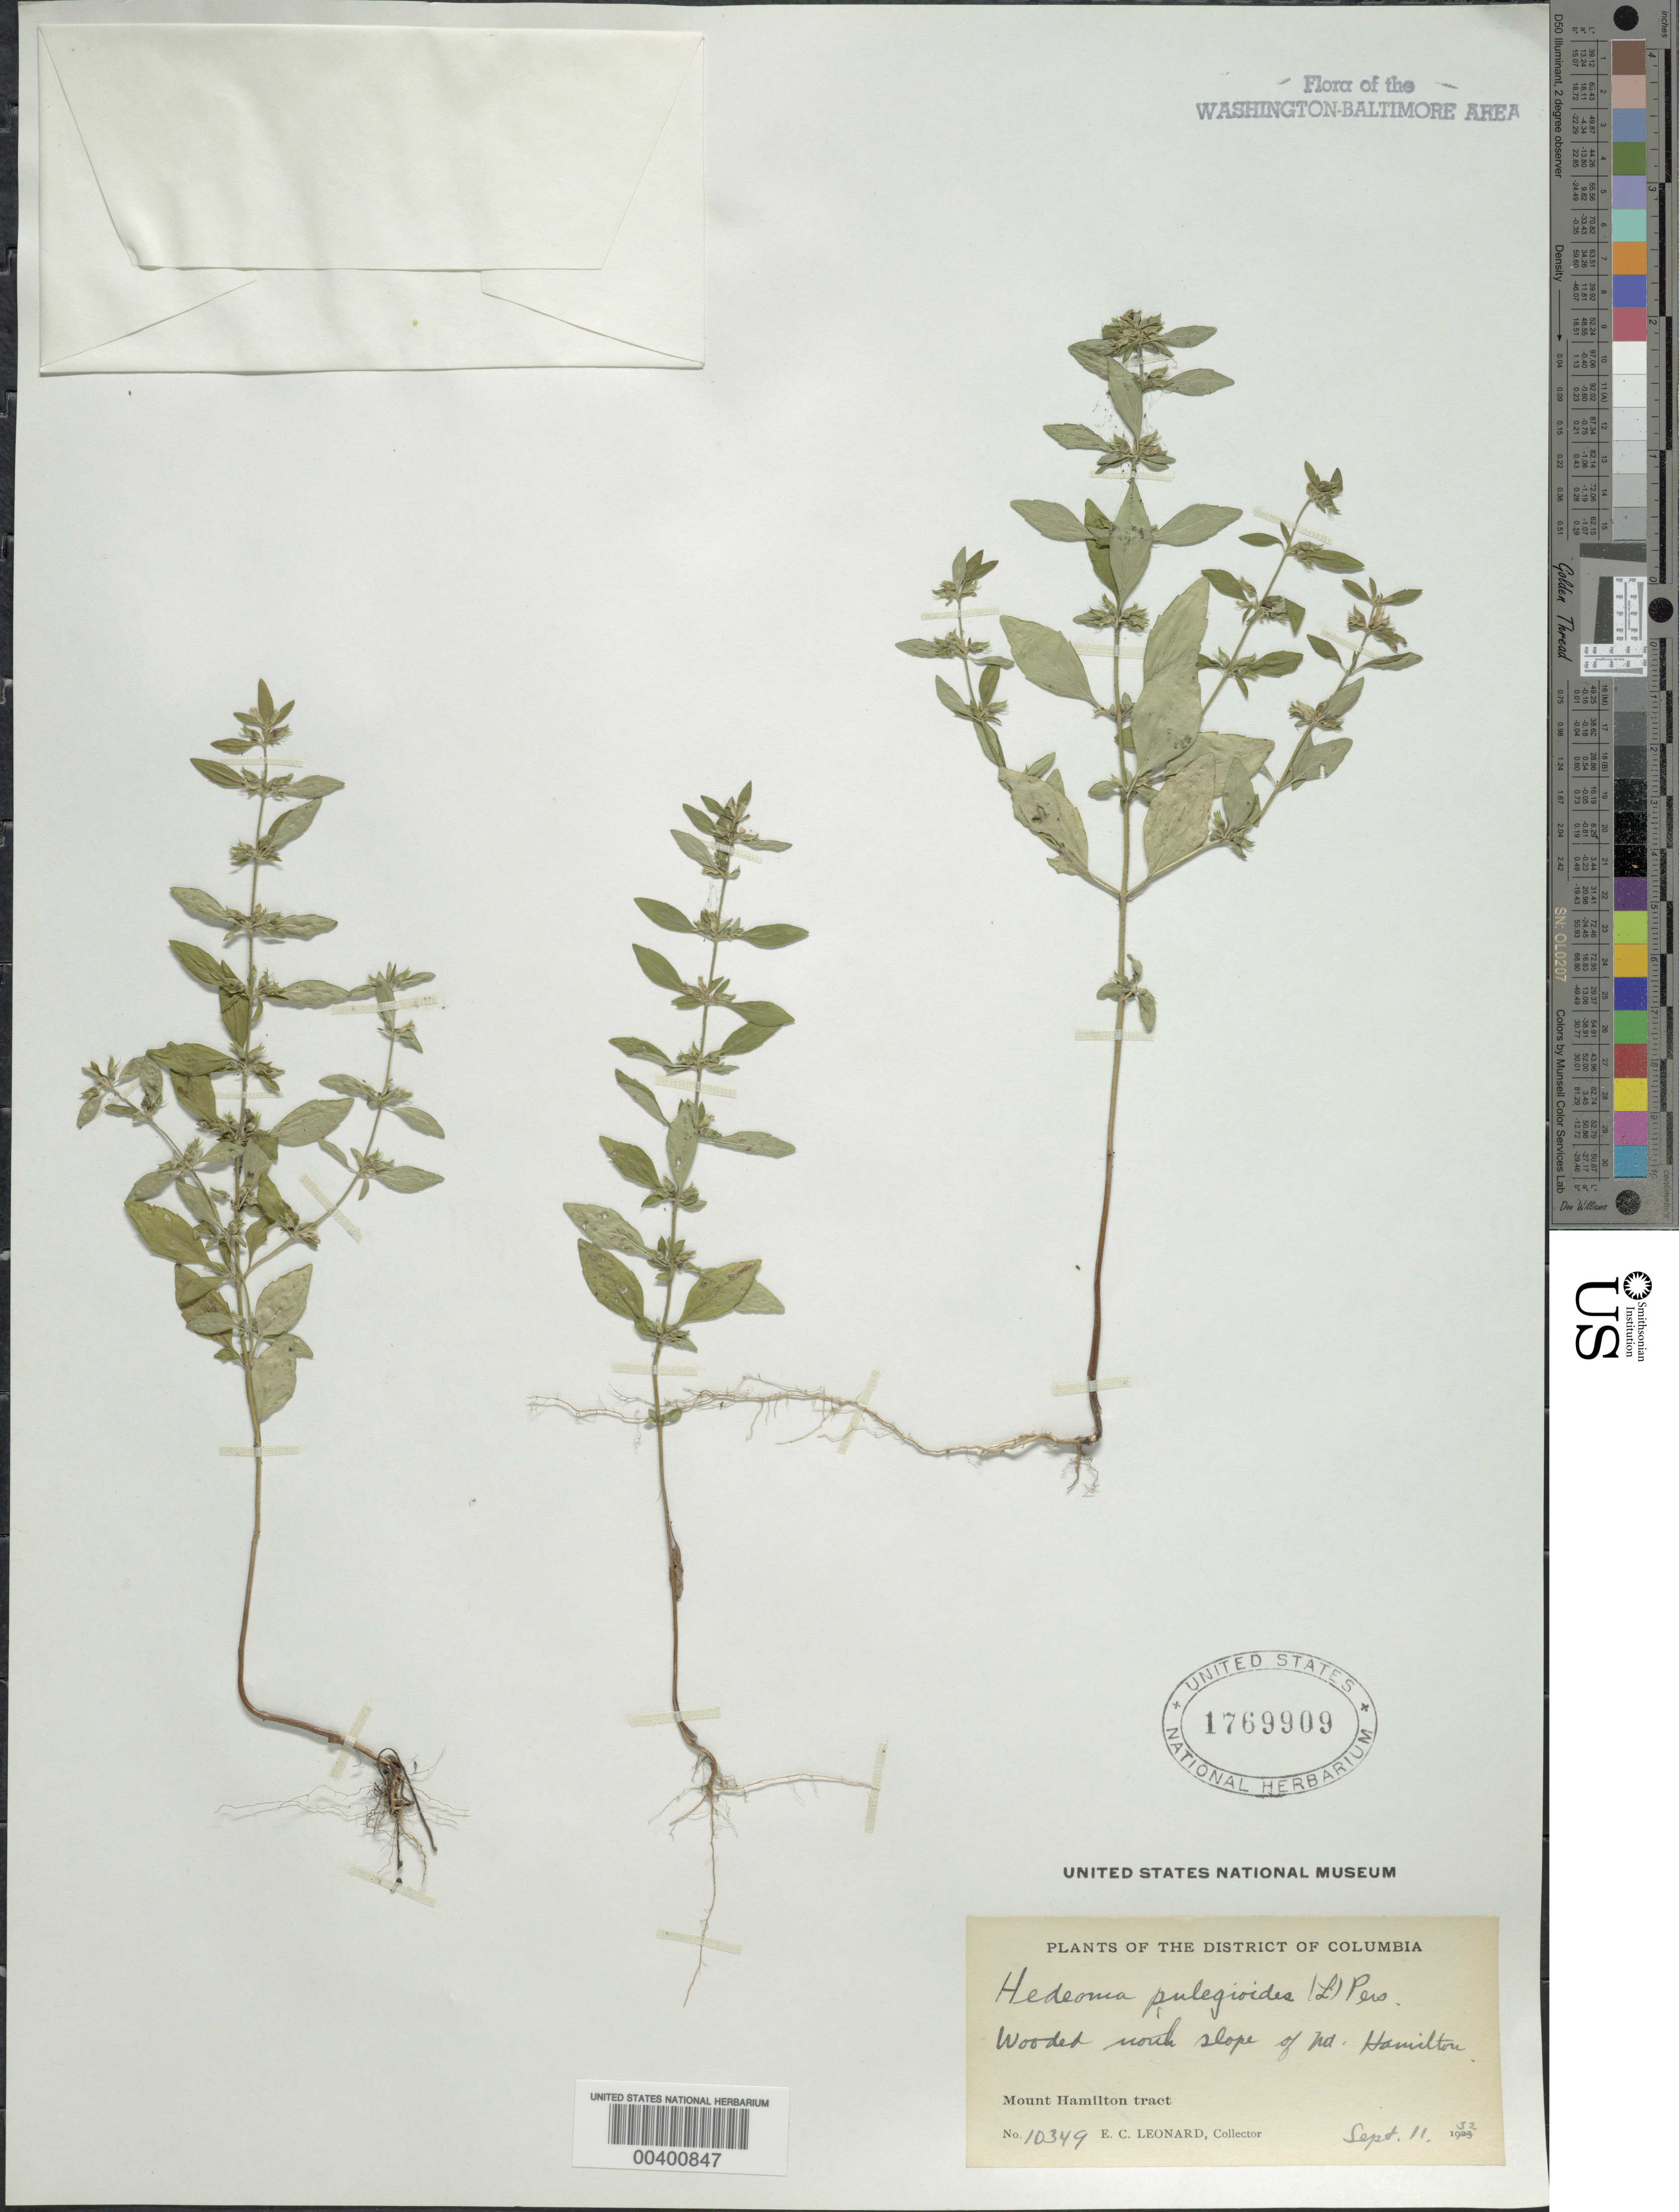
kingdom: Plantae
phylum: Tracheophyta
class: Magnoliopsida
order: Lamiales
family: Lamiaceae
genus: Hedeoma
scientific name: Hedeoma pulegioides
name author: (L.) Pers.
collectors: E. C. Leonard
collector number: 10349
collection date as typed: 11 Sep 1932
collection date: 1932-09-11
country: United States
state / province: District of Columbia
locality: Mount Hamilton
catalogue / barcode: US 1769909